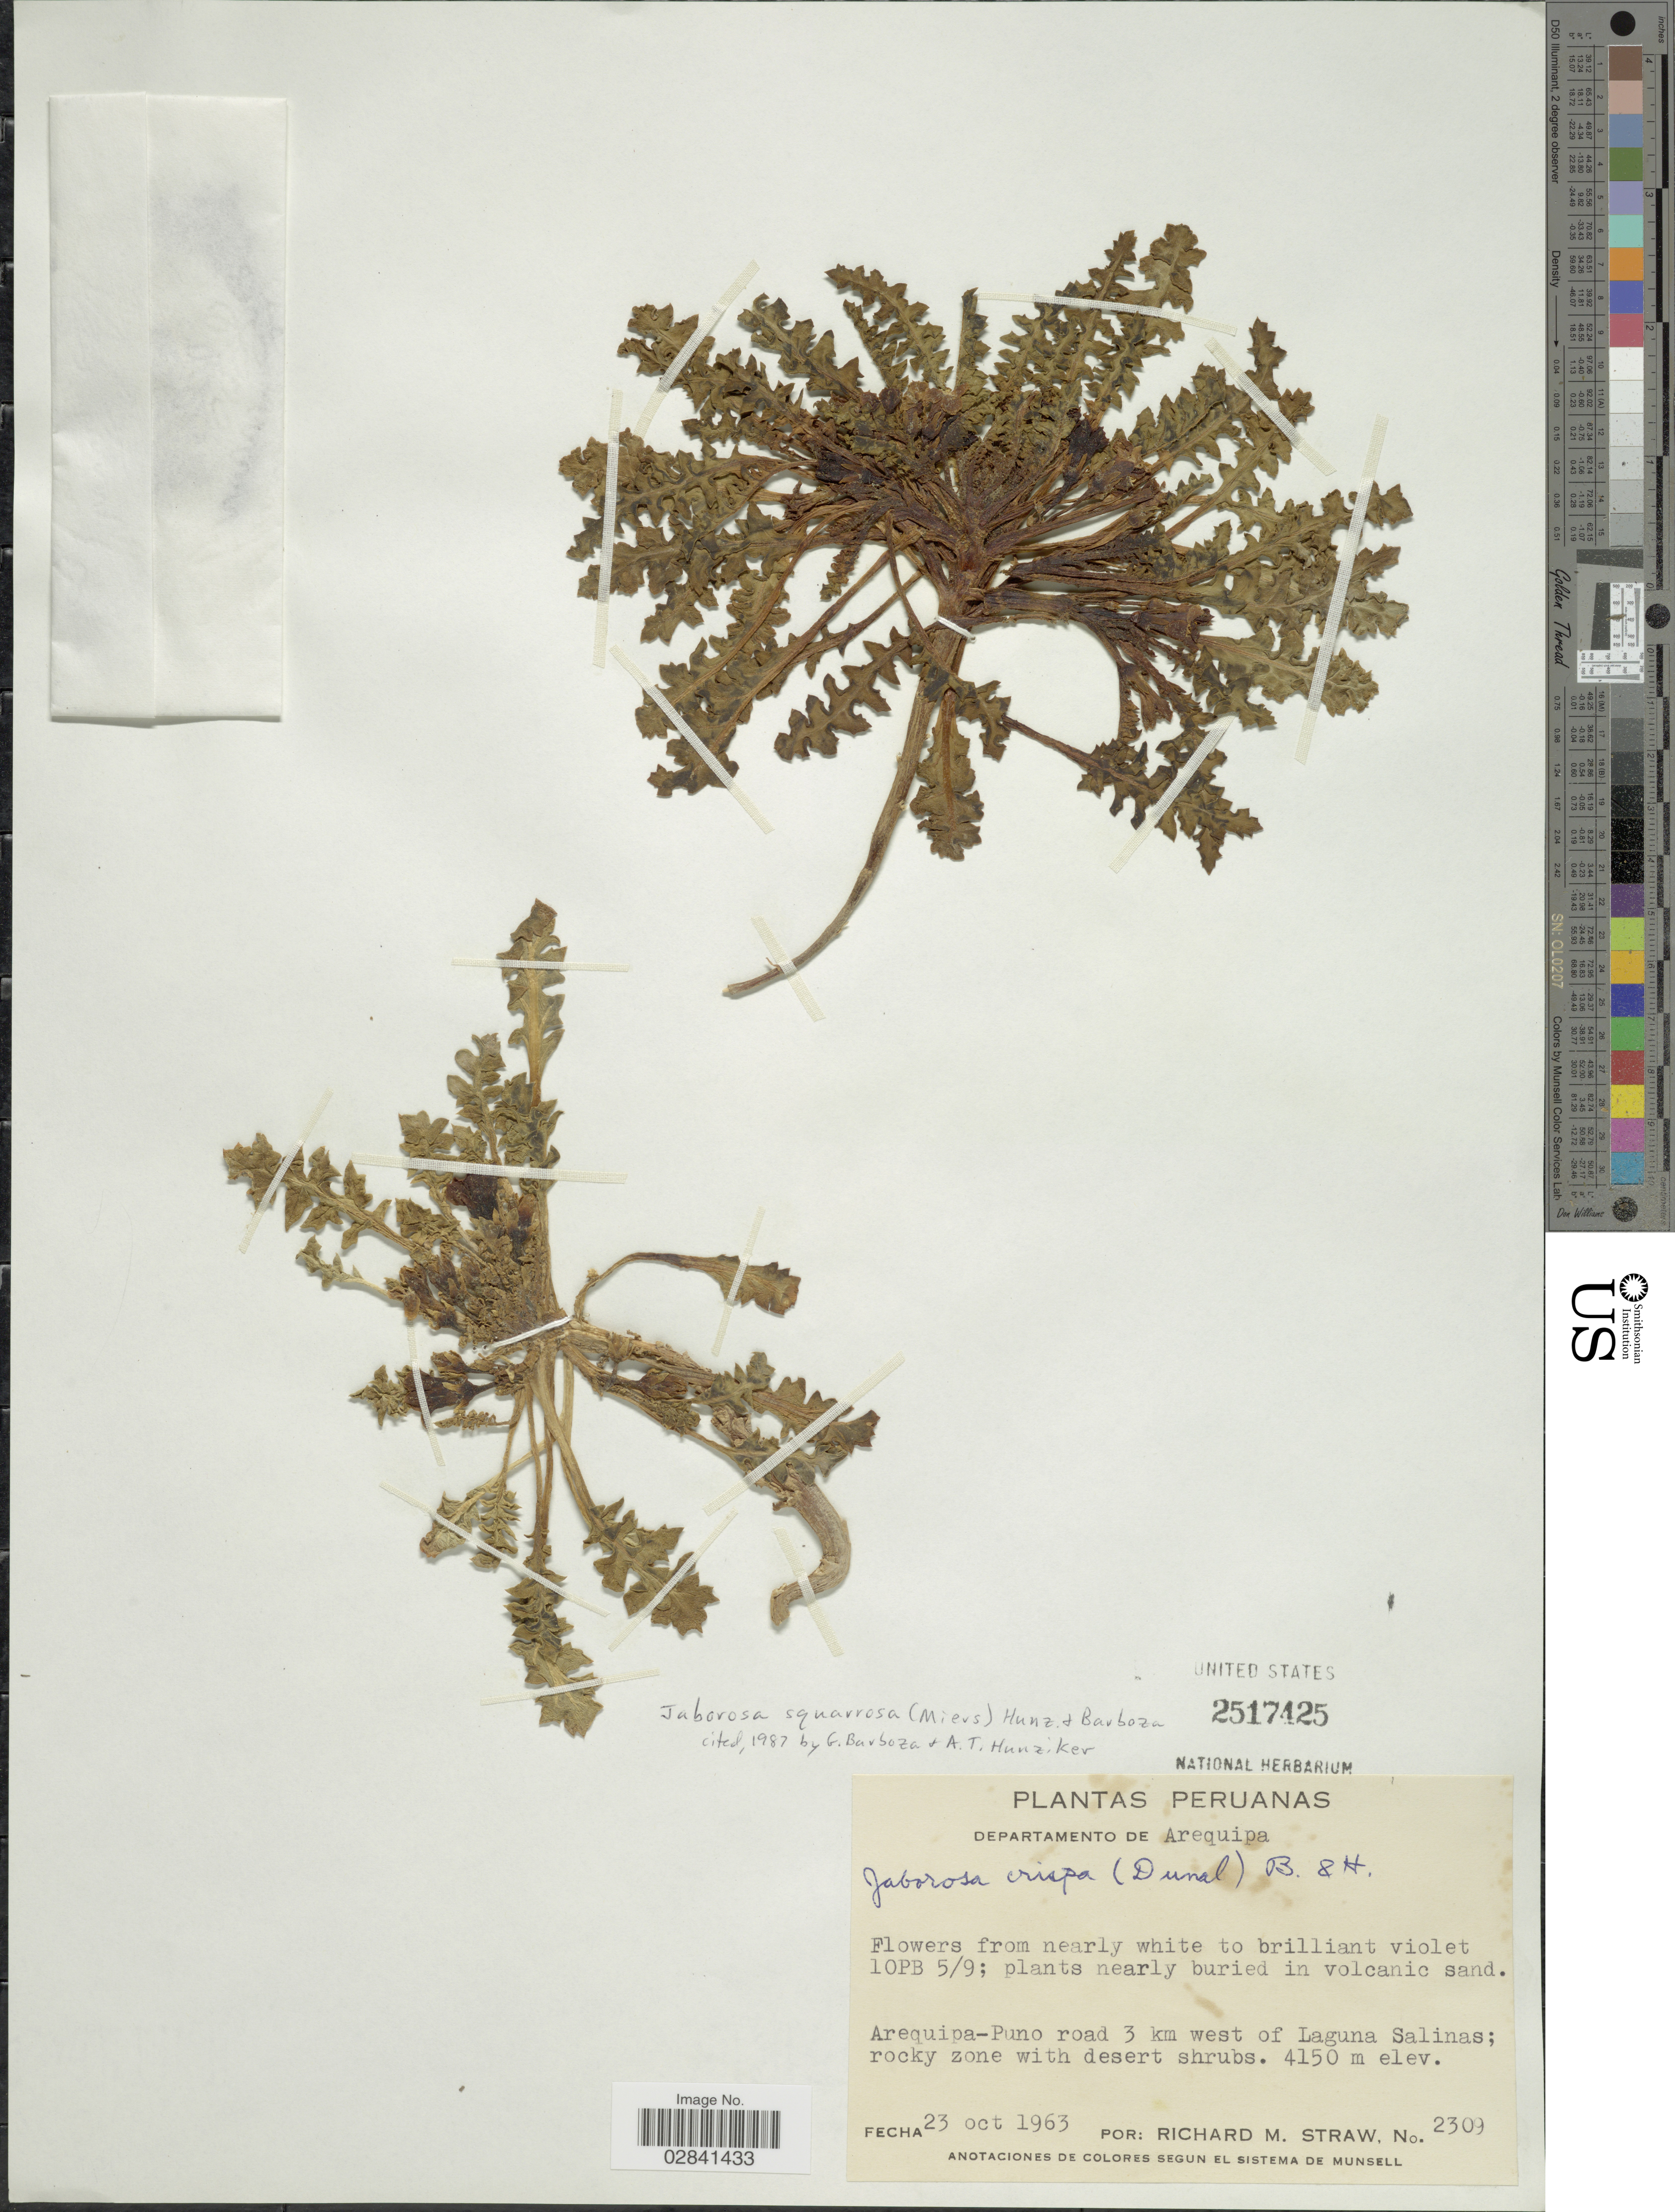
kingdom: Plantae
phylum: Tracheophyta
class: Magnoliopsida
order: Solanales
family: Solanaceae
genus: Jaborosa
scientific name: Jaborosa squarrosa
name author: (Miers) Hunz. & Barboza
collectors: R. M. Straw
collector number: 2309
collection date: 1963-10-23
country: Peru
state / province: Arequipa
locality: Departamento de Arequipa. Arequipa-Puno road 3 km west of Laguna Salinas.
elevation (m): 4150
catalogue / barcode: US 2517425